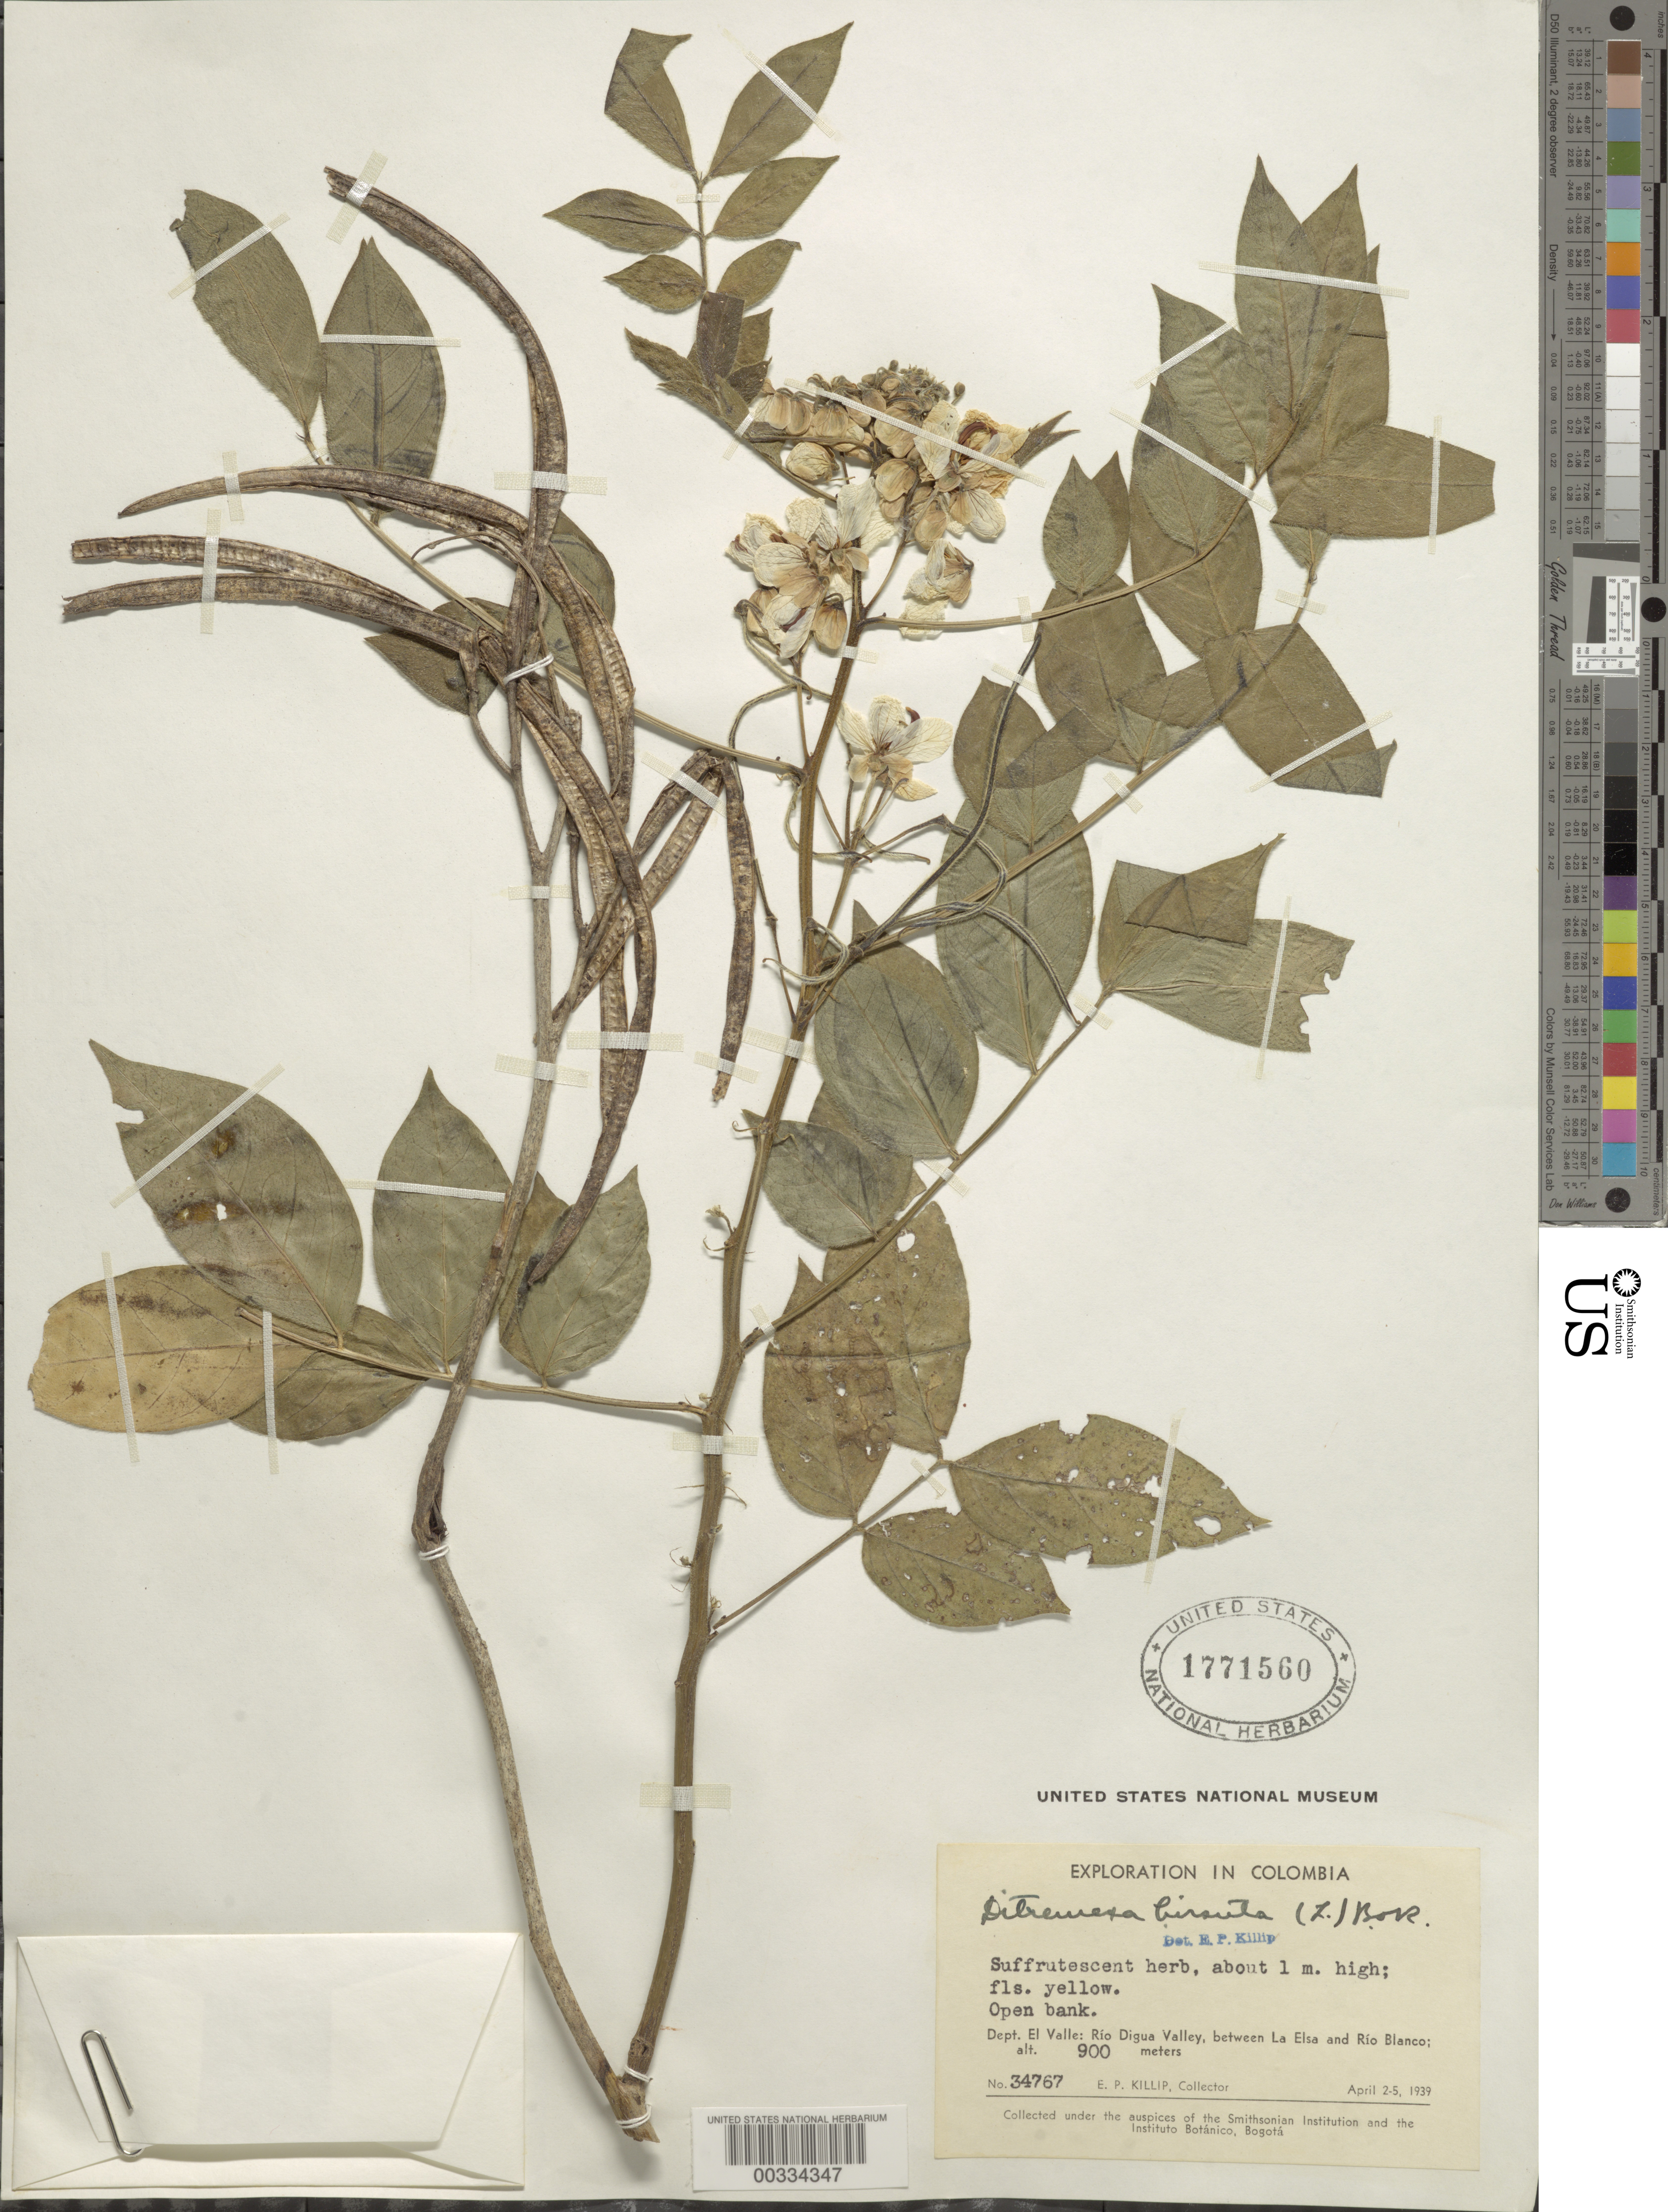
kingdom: Plantae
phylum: Tracheophyta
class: Magnoliopsida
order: Fabales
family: Fabaceae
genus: Senna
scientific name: Senna hirsuta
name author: (L.) H.S. Irwin & Barneby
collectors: E. P. Killip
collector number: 34767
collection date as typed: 02 Apr 1939 to 05 Apr 1939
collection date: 1939-04-02/1939-04-05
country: Colombia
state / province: Valle del Cauca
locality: Rio Digua Valley, between la Elsa and Rio Blanco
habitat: Open bank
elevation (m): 900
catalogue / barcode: US 1771560